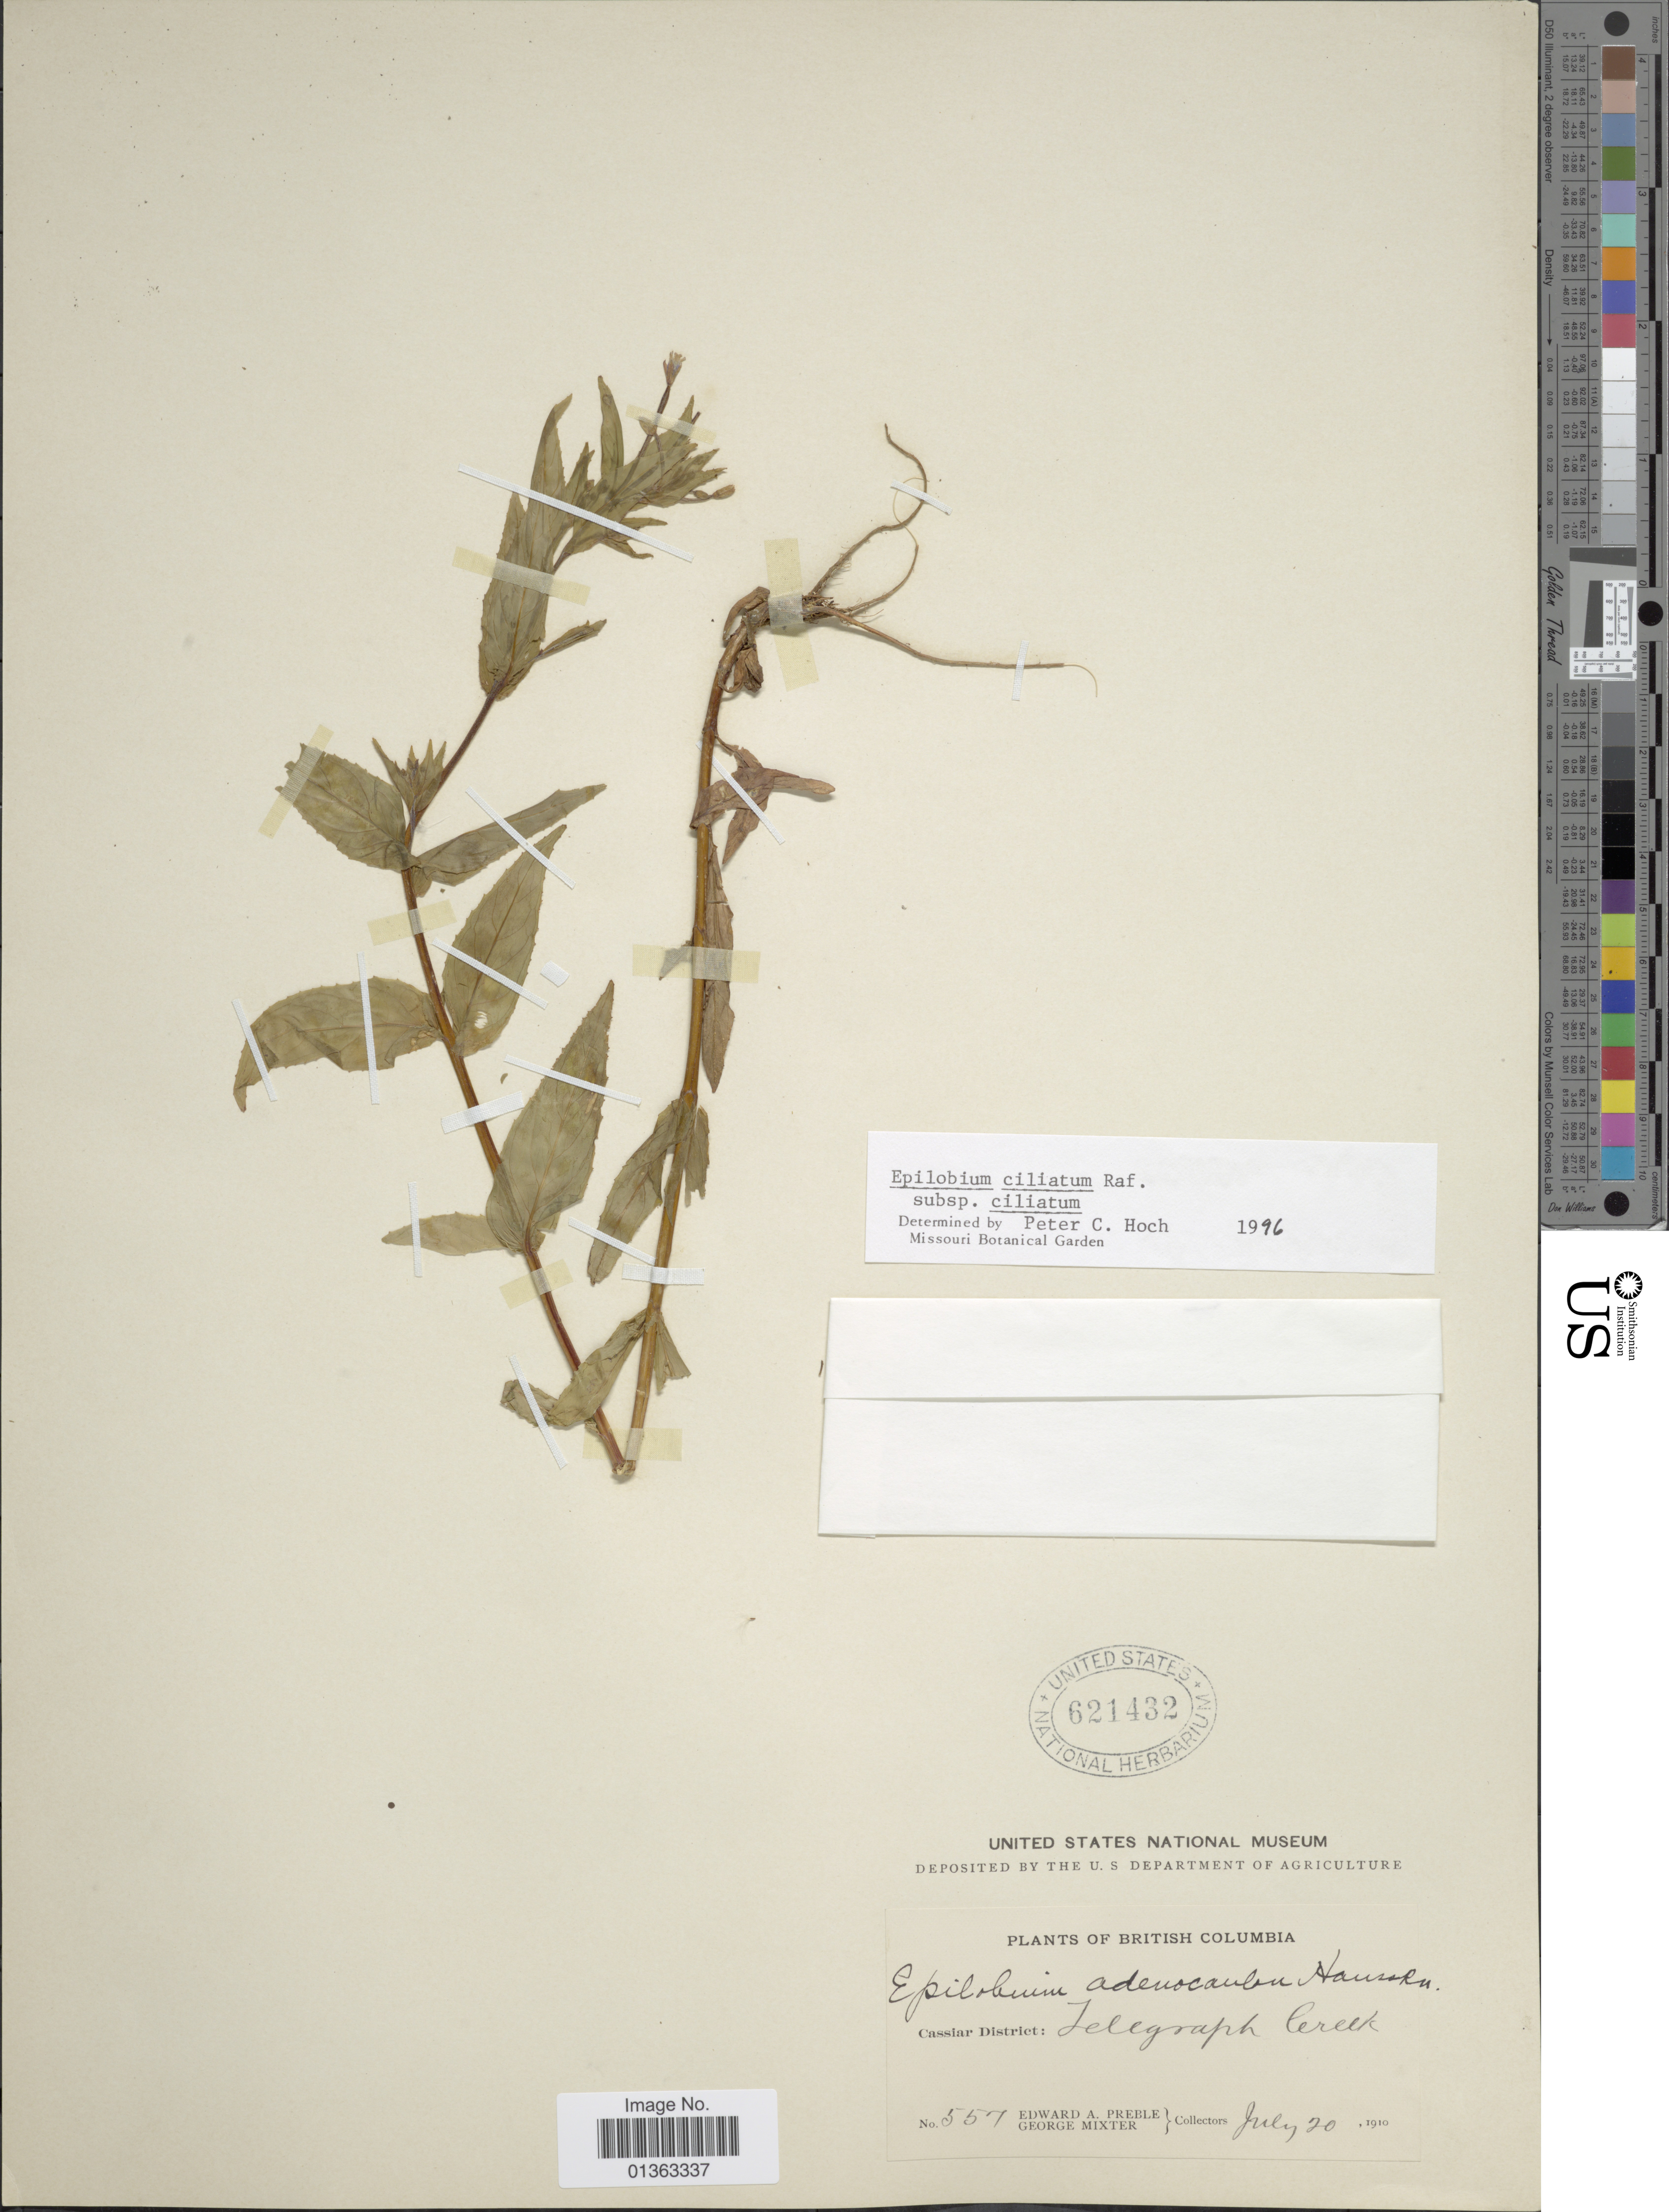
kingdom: Plantae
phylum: Tracheophyta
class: Magnoliopsida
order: Myrtales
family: Onagraceae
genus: Epilobium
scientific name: Epilobium ciliatum subsp. ciliatum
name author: Raf.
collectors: E. Preble & G. Mixter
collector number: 557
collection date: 1910-07-20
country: Canada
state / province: British Columbia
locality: Cassier District: Telegraph Creek.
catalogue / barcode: US 621432